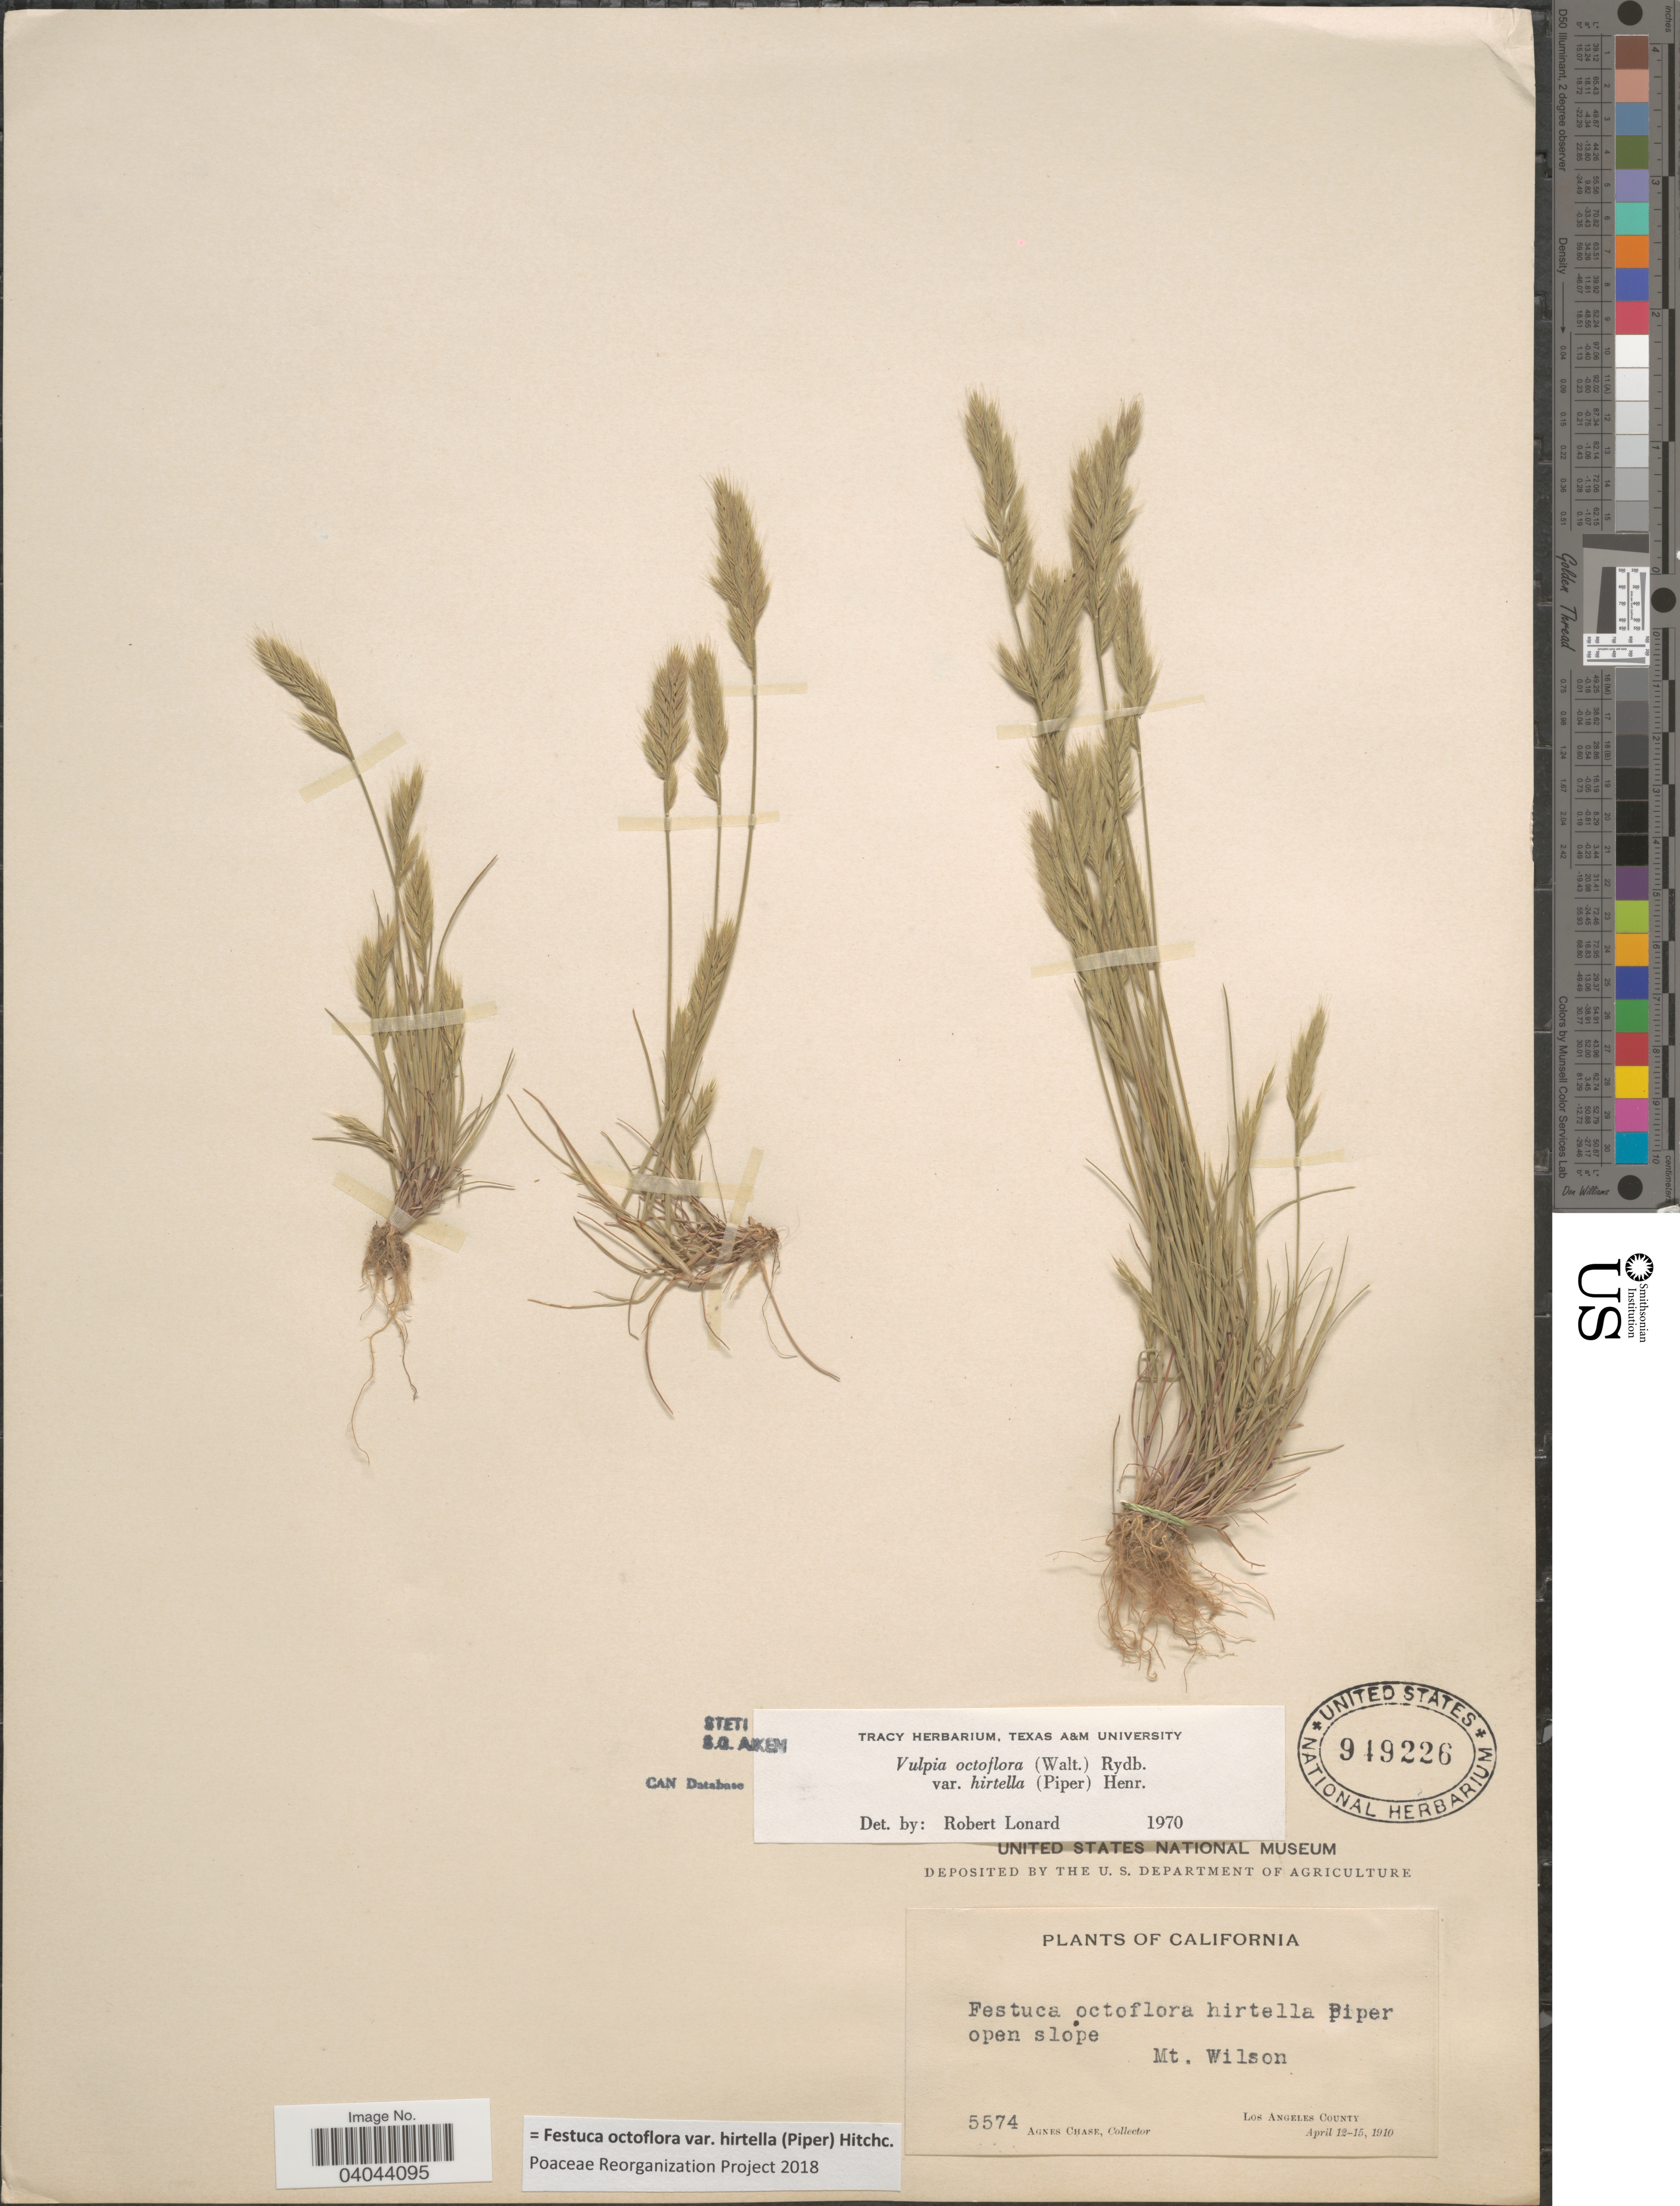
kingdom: Plantae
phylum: Tracheophyta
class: Liliopsida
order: Poales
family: Poaceae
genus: Festuca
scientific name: Festuca octoflora var. hirtella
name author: Piper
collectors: A. Chase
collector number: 5574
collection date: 1910-04-12/1910-04-15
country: United States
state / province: California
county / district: Los Angeles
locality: Mt. Wilson. Los Angeles County.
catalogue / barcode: US 949226